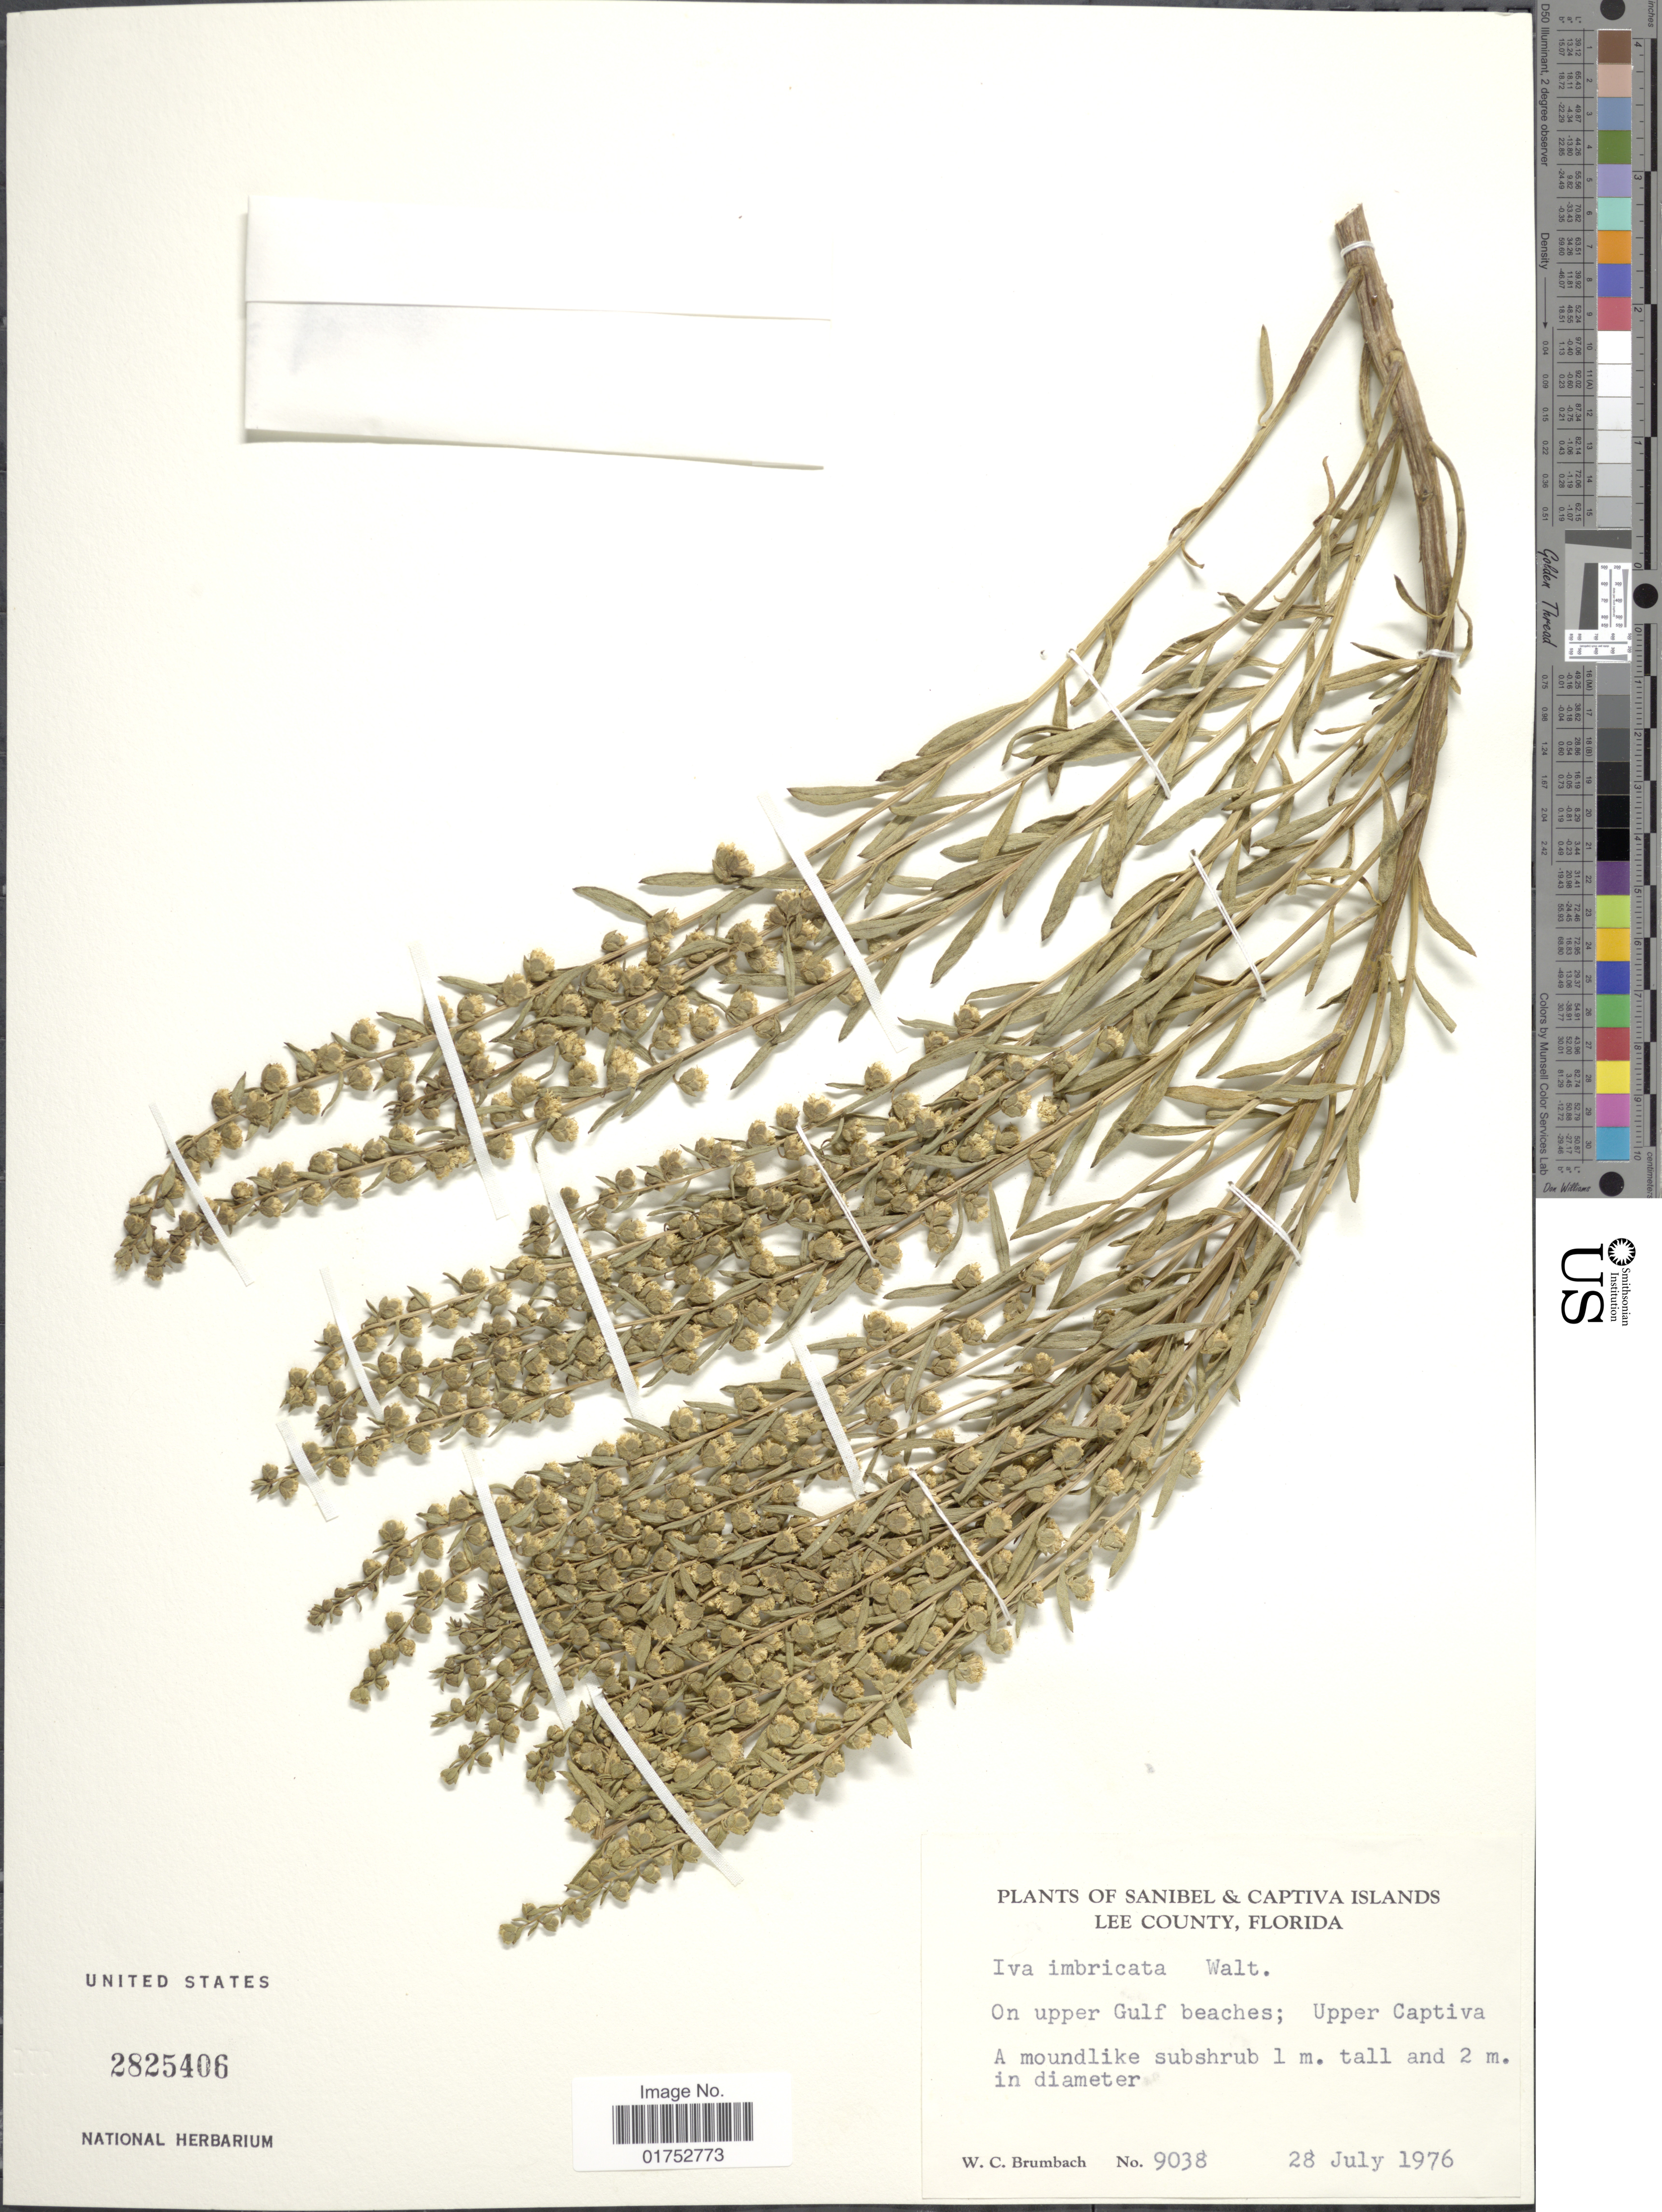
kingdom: Plantae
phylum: Tracheophyta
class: Magnoliopsida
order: Asterales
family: Asteraceae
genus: Iva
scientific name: Iva imbricata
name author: Walter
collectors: W. C. Brumbach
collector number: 9038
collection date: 1976-07-28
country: United States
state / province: Florida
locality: Sanibel & Captiva Islands, Lee County, on upper Gulf beaches, Upper Captiva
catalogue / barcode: US 2825406